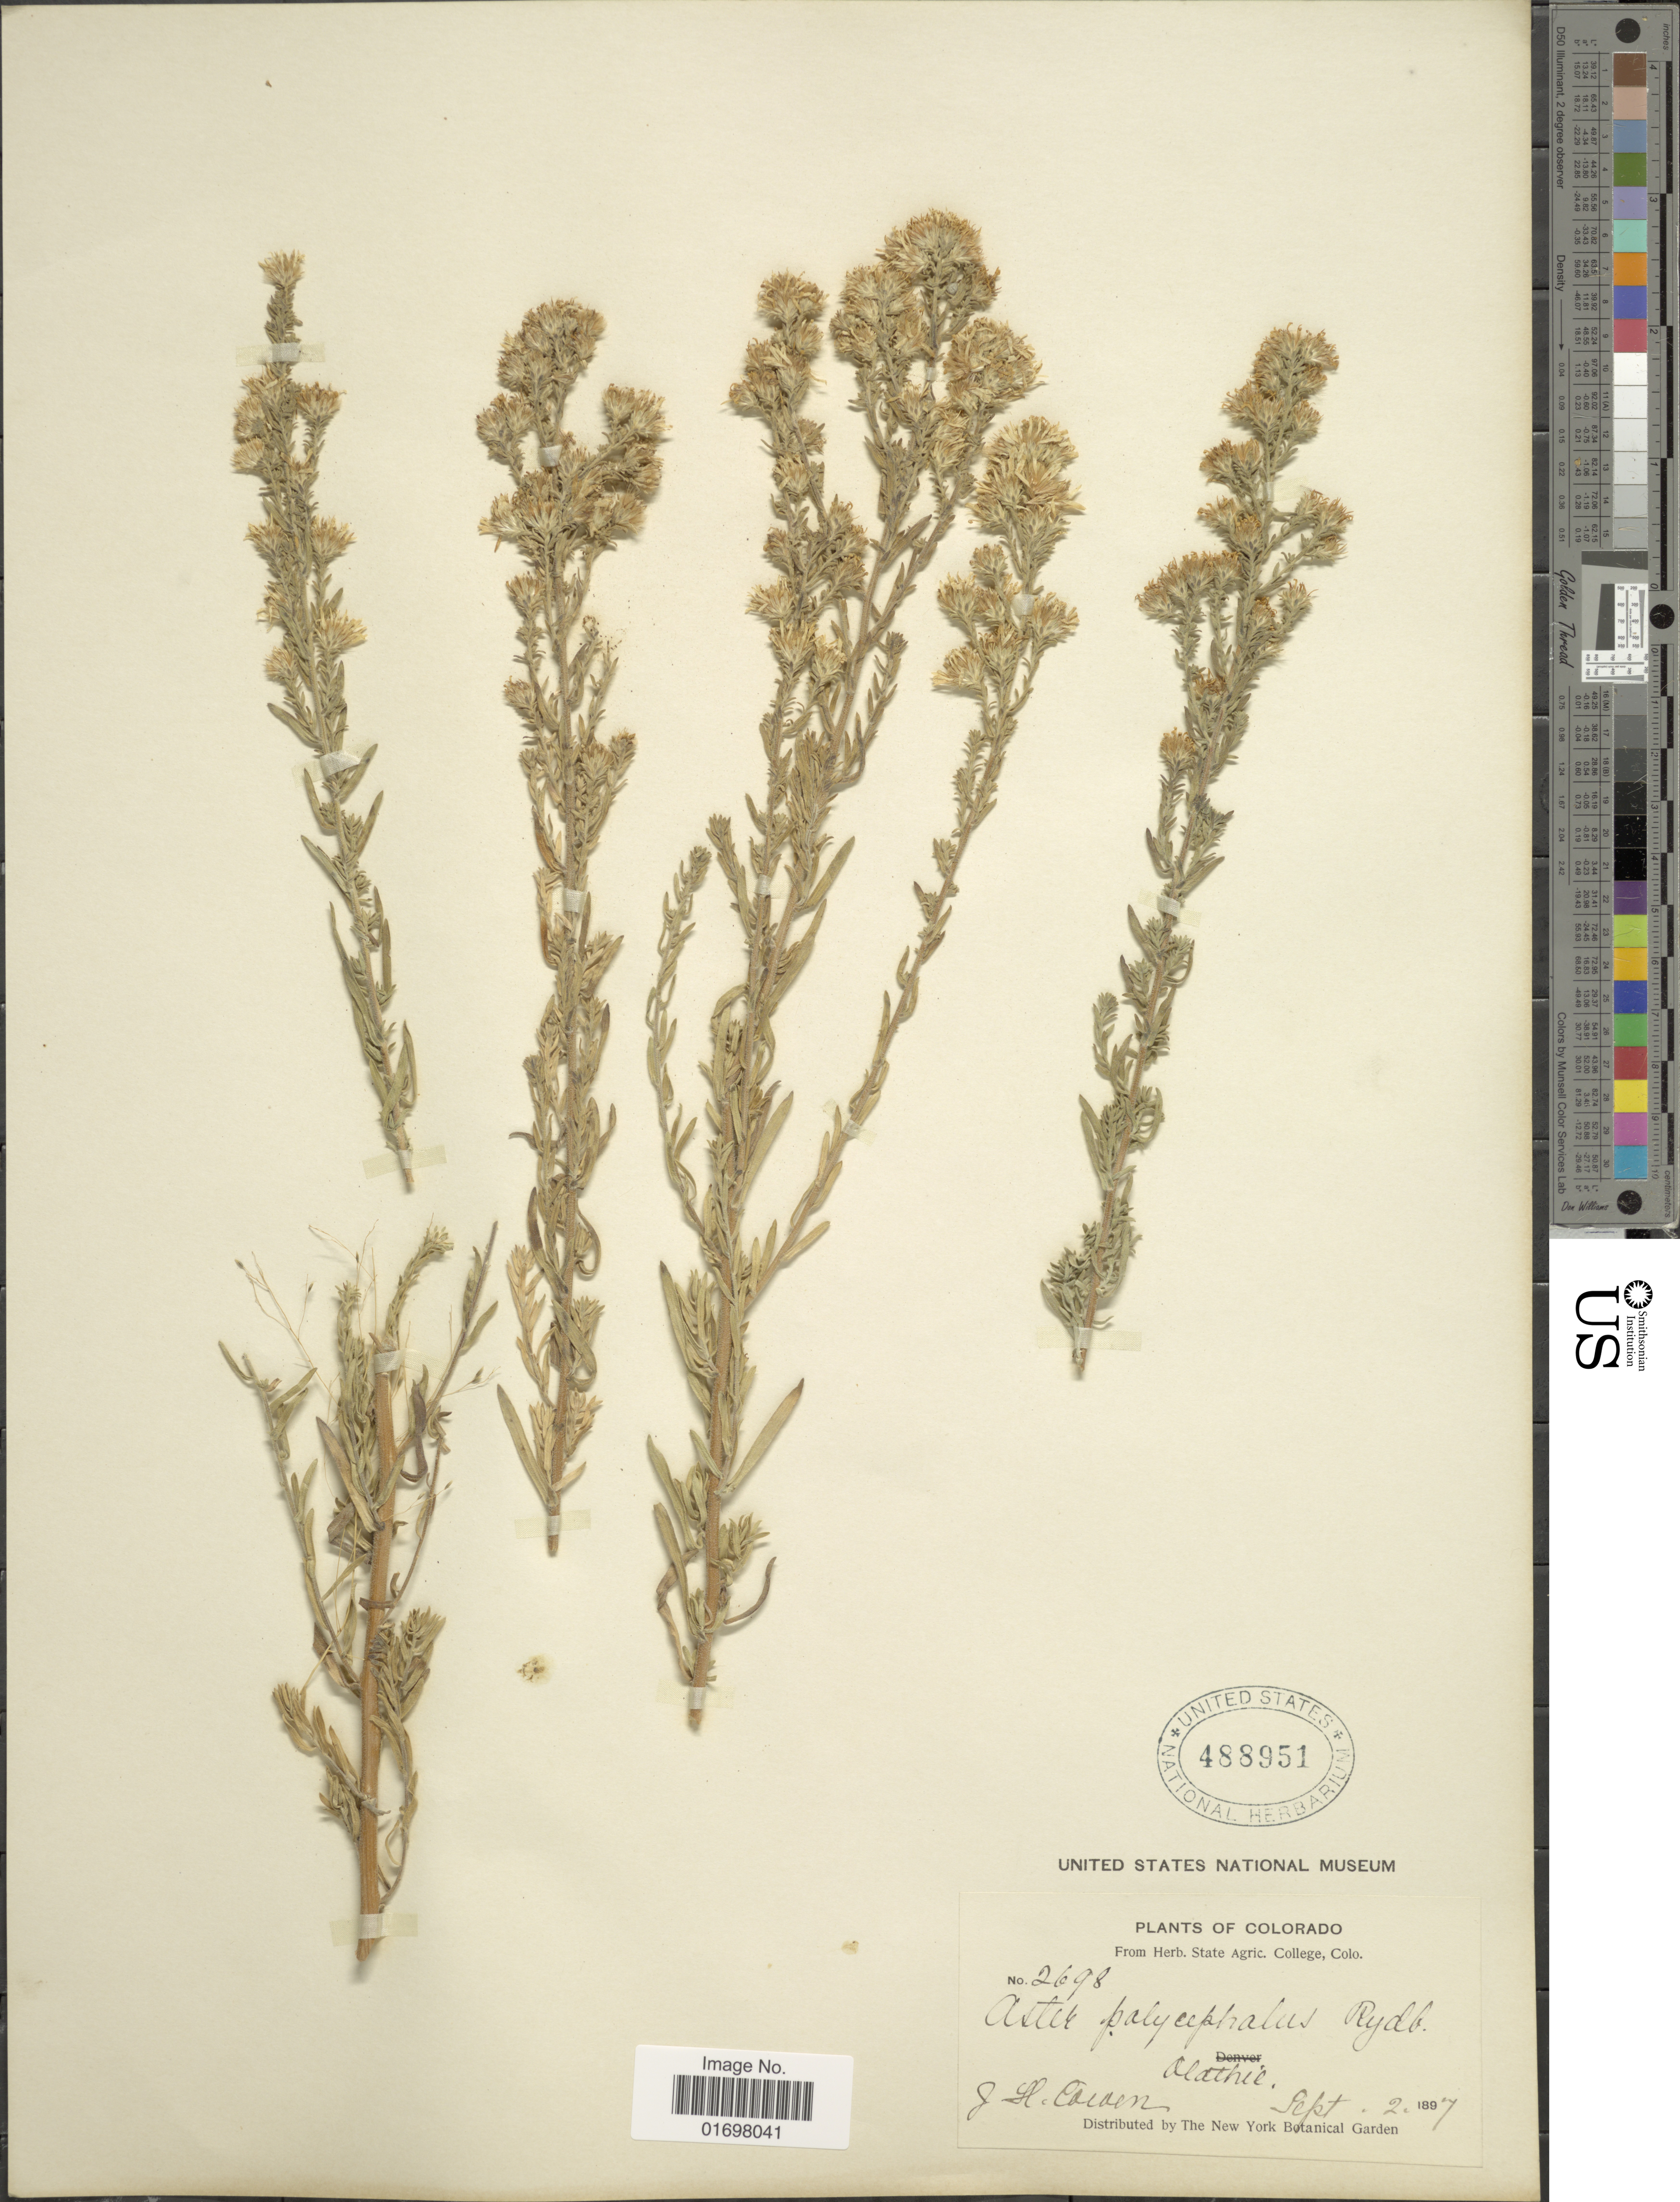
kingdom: Plantae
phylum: Tracheophyta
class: Magnoliopsida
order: Asterales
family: Asteraceae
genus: Symphyotrichum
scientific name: Symphyotrichum falcatum var. commutatum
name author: (Torr. & A. Gray) G.L. Nesom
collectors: J. Cocom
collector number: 2698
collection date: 1897-09-02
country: United States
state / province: Colorado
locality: Alathie.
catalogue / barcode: US 488951